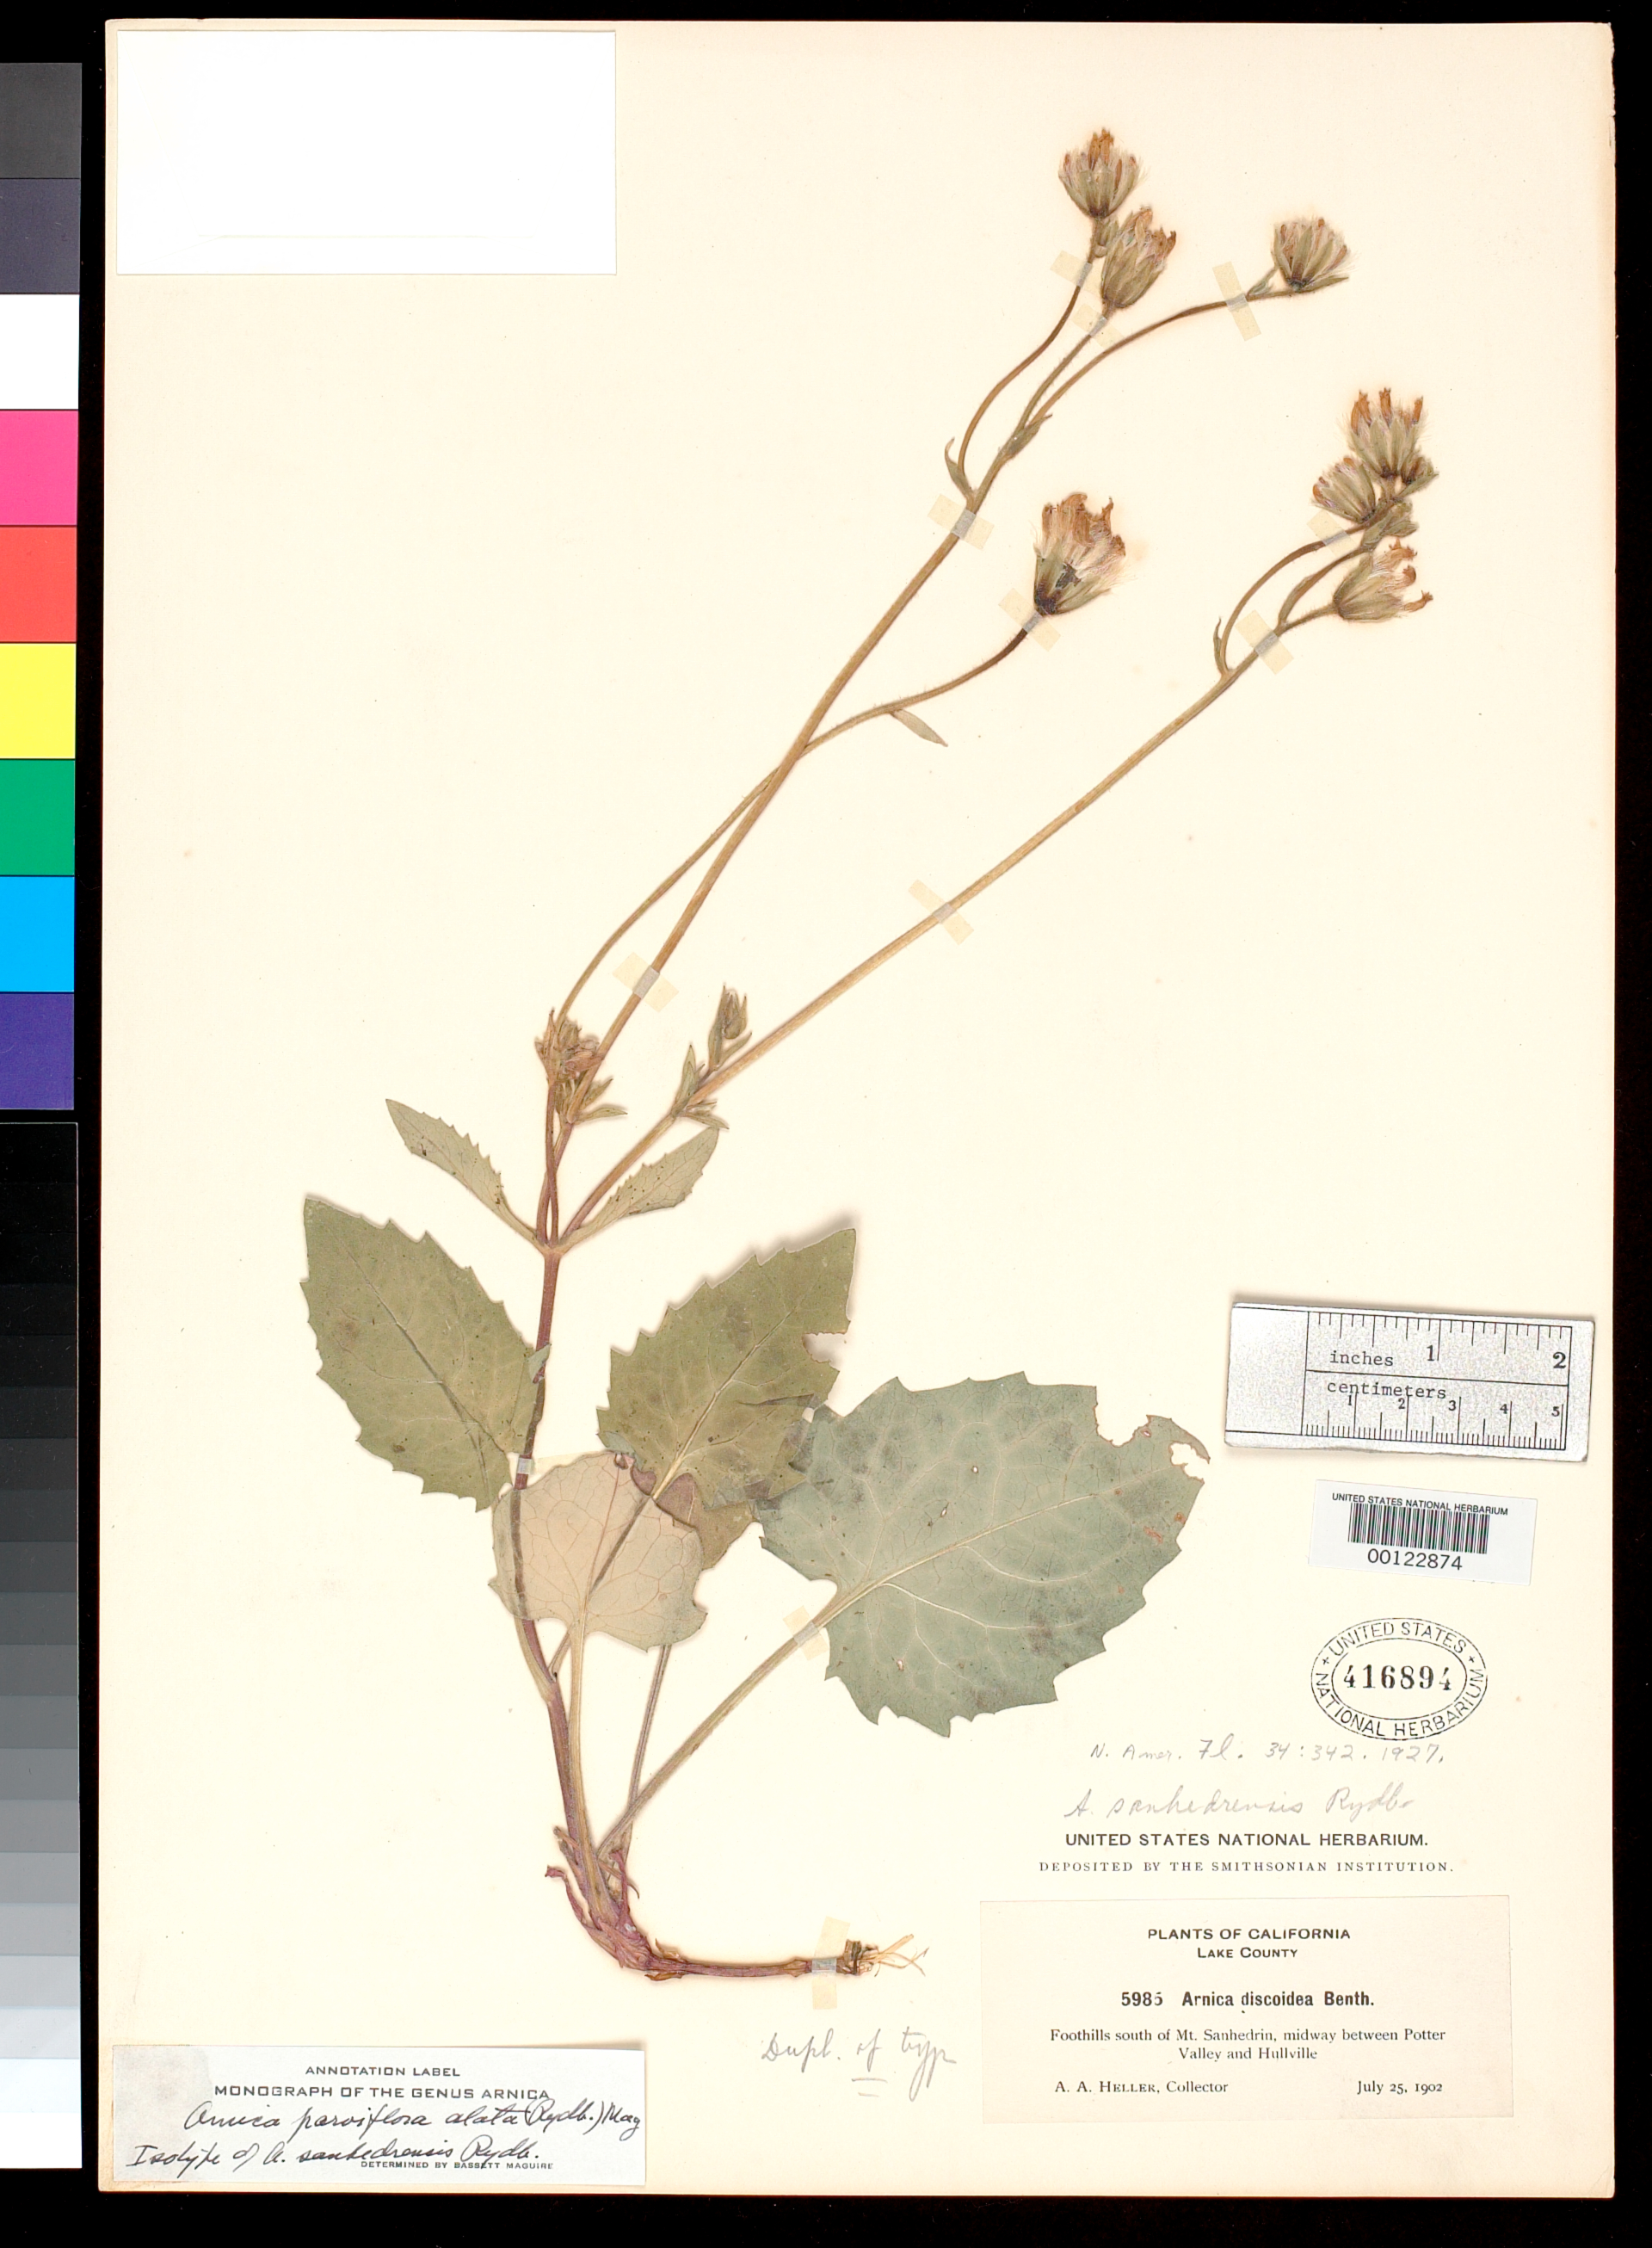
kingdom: Plantae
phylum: Tracheophyta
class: Magnoliopsida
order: Asterales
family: Asteraceae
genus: Arnica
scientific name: Arnica sanhedrensis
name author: Rydb.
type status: Isotype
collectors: A. A. Heller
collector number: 5985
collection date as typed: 25 Jul 1902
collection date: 1902-07-25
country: United States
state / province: California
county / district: Lake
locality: South of Mt. Sahedrin, between Potter Valley and Hullville.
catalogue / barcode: US 416894